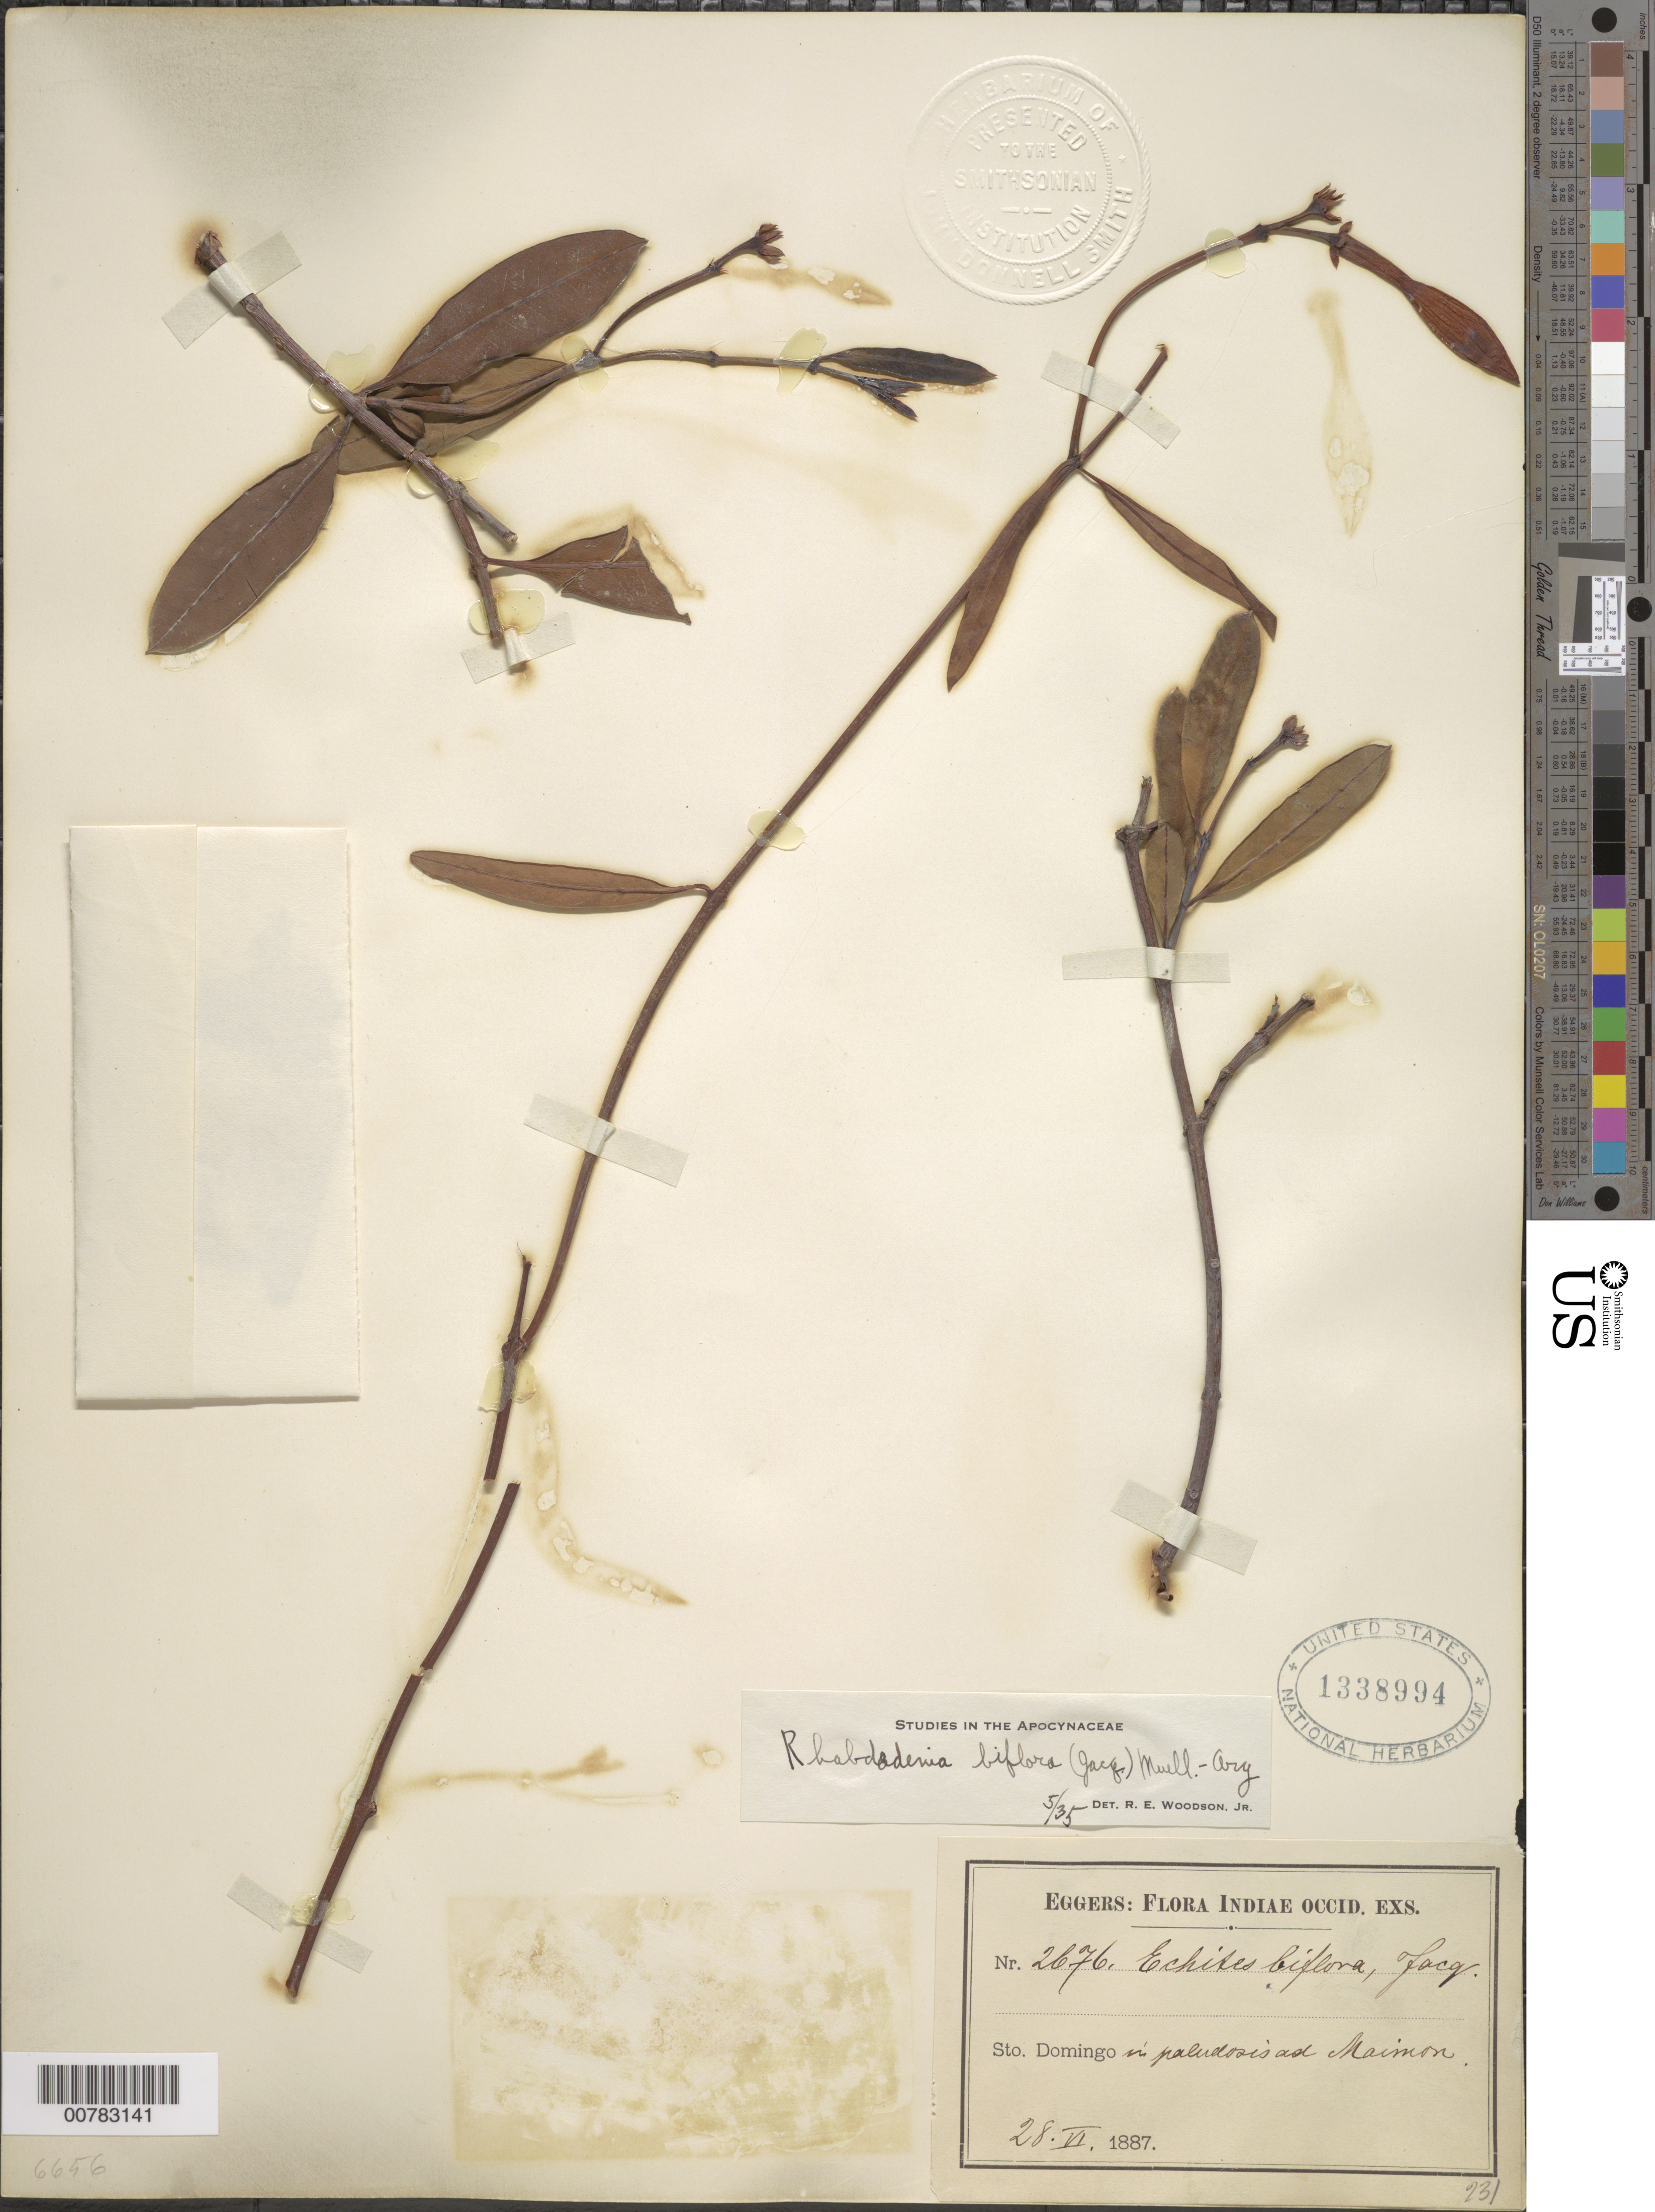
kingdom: Plantae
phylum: Tracheophyta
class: Magnoliopsida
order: Gentianales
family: Apocynaceae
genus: Rhabdadenia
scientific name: Rhabdadenia biflora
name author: (Jacq.) Müll. Arg.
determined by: Woodson, R. E., Jr.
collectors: H. F. A. von Eggers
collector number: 2676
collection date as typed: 28 Jun 1887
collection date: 1887-06-28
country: Dominican Republic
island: Hispaniola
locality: Maimón.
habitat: In paludosis.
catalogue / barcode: US 1338994